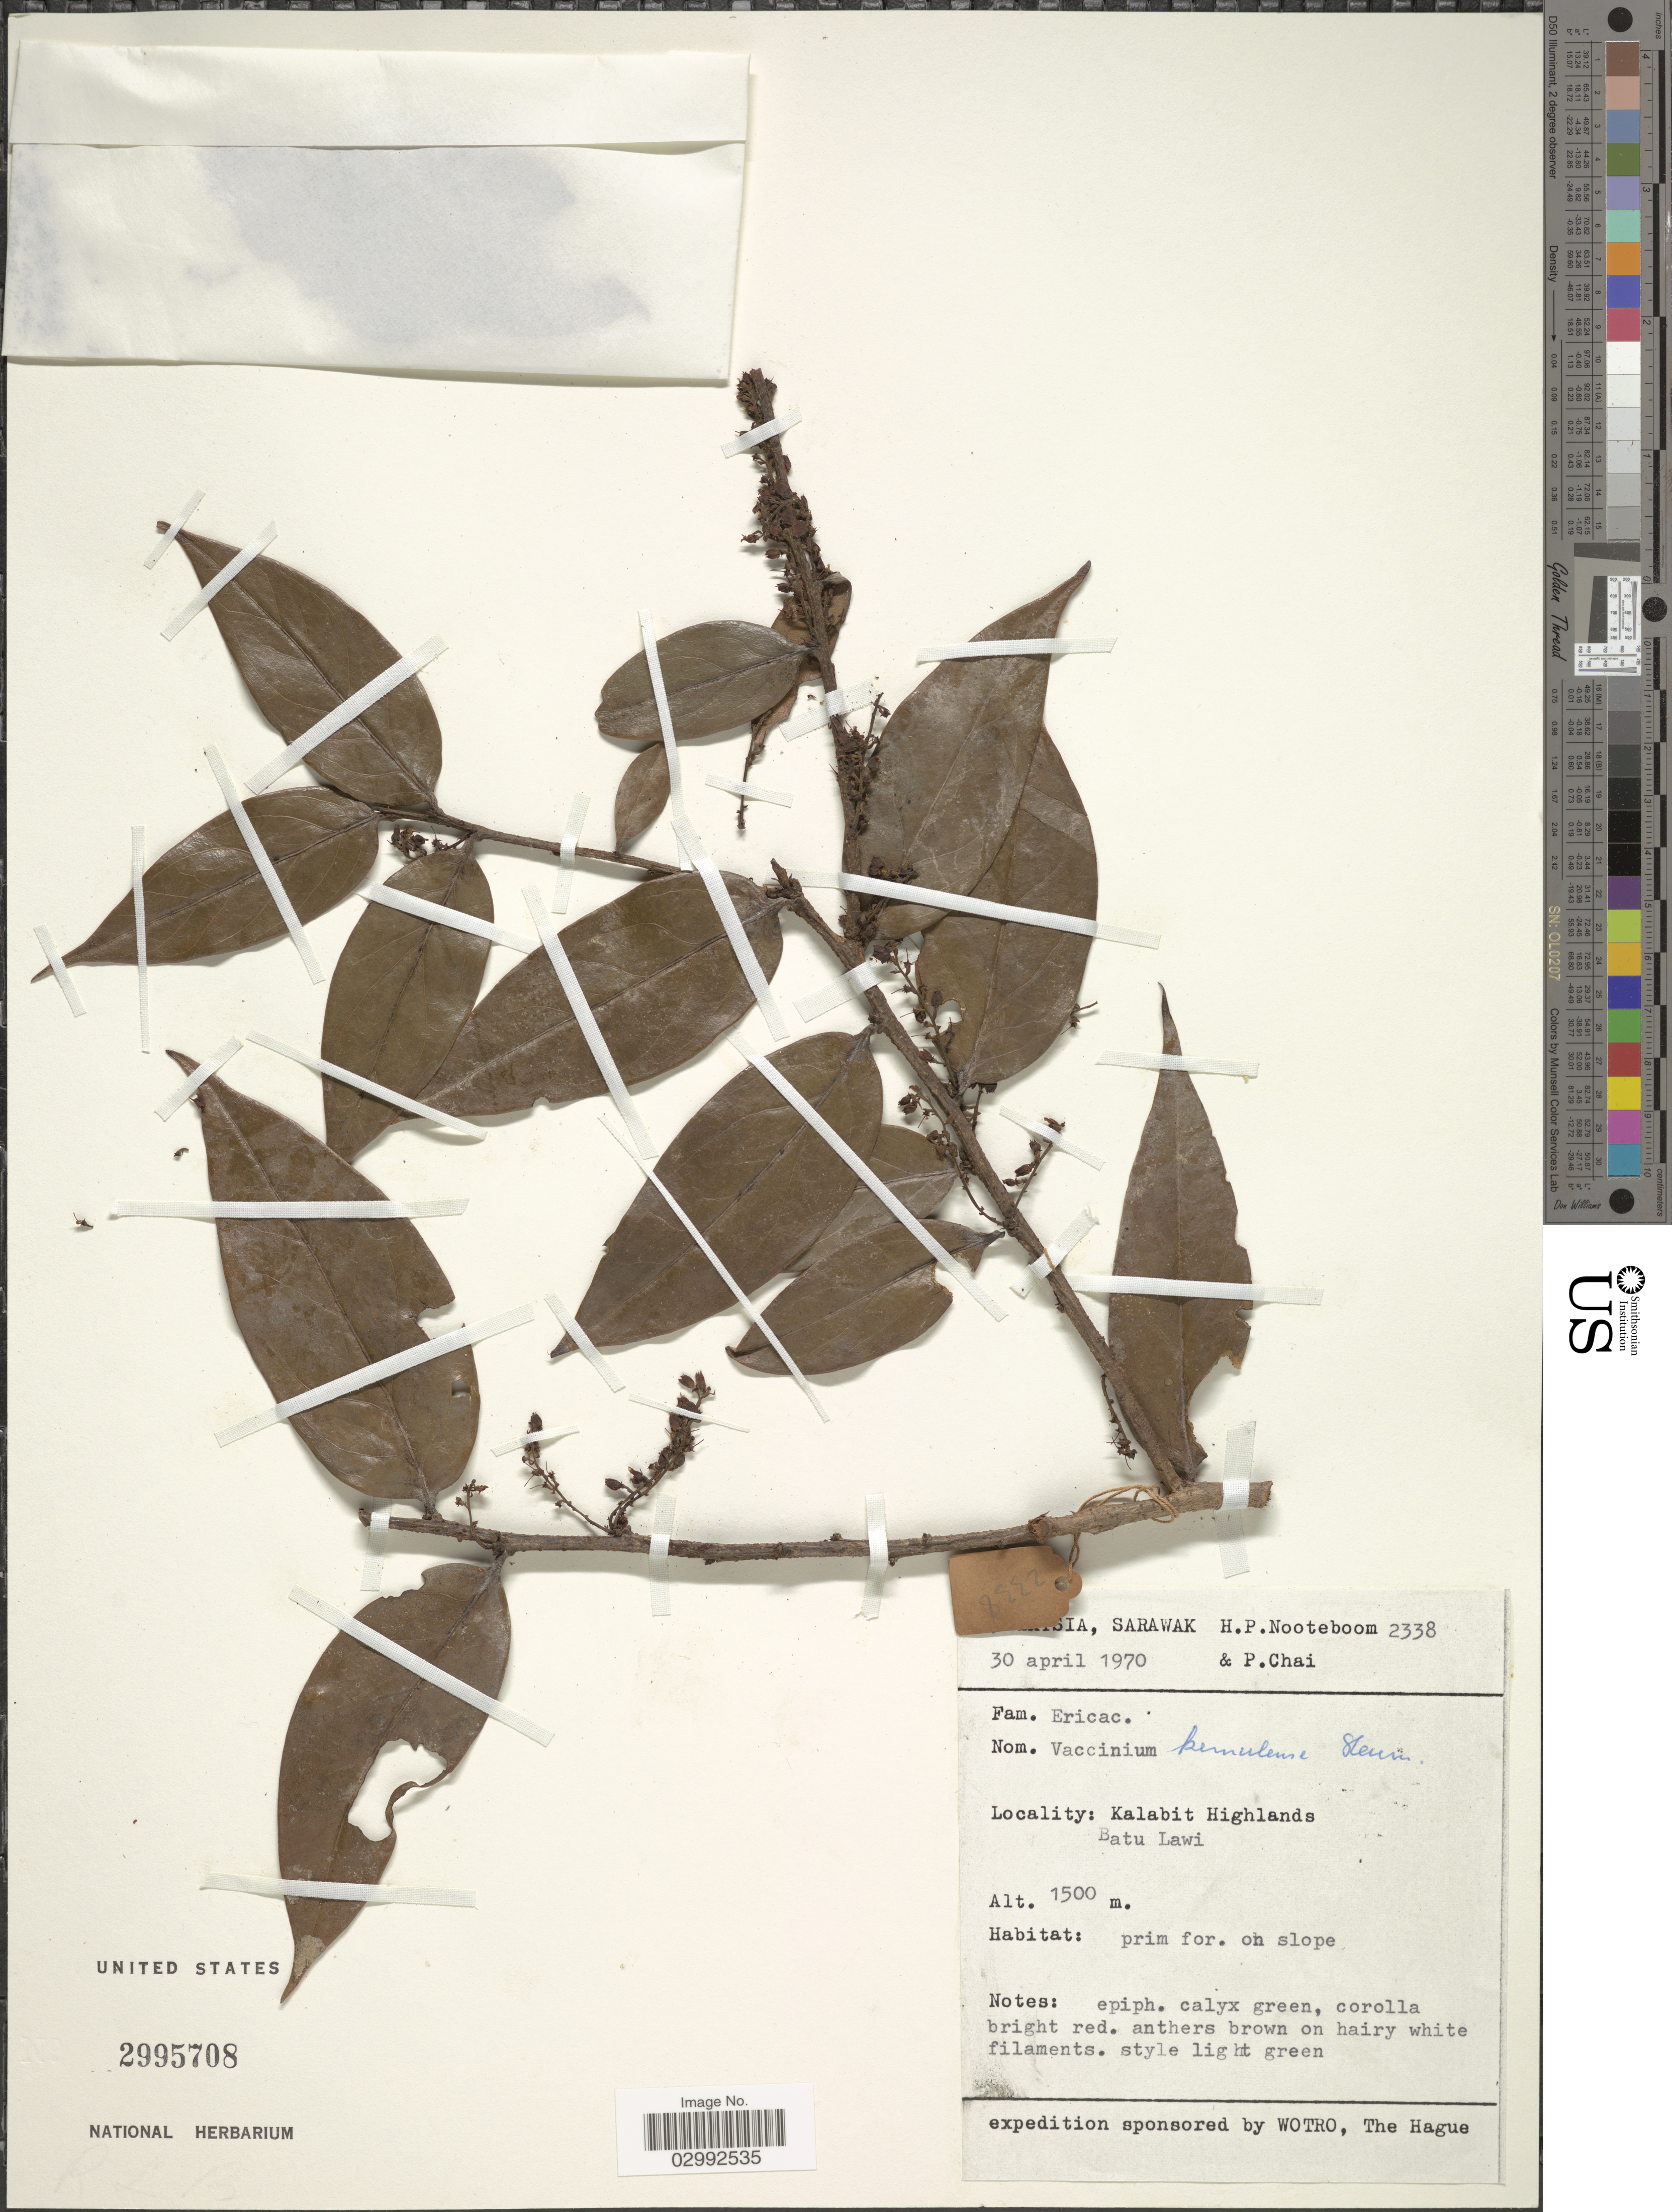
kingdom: Plantae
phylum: Tracheophyta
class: Magnoliopsida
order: Ericales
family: Ericaceae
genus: Vaccinium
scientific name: Vaccinium kemulense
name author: Sleumer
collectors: H. P. Nooteboom & P. Chai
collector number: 2338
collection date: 1970-04-30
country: Malaysia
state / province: Sarawak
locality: Kalabit Highlands, Batu Lawi.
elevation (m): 1500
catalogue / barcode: US 2995708